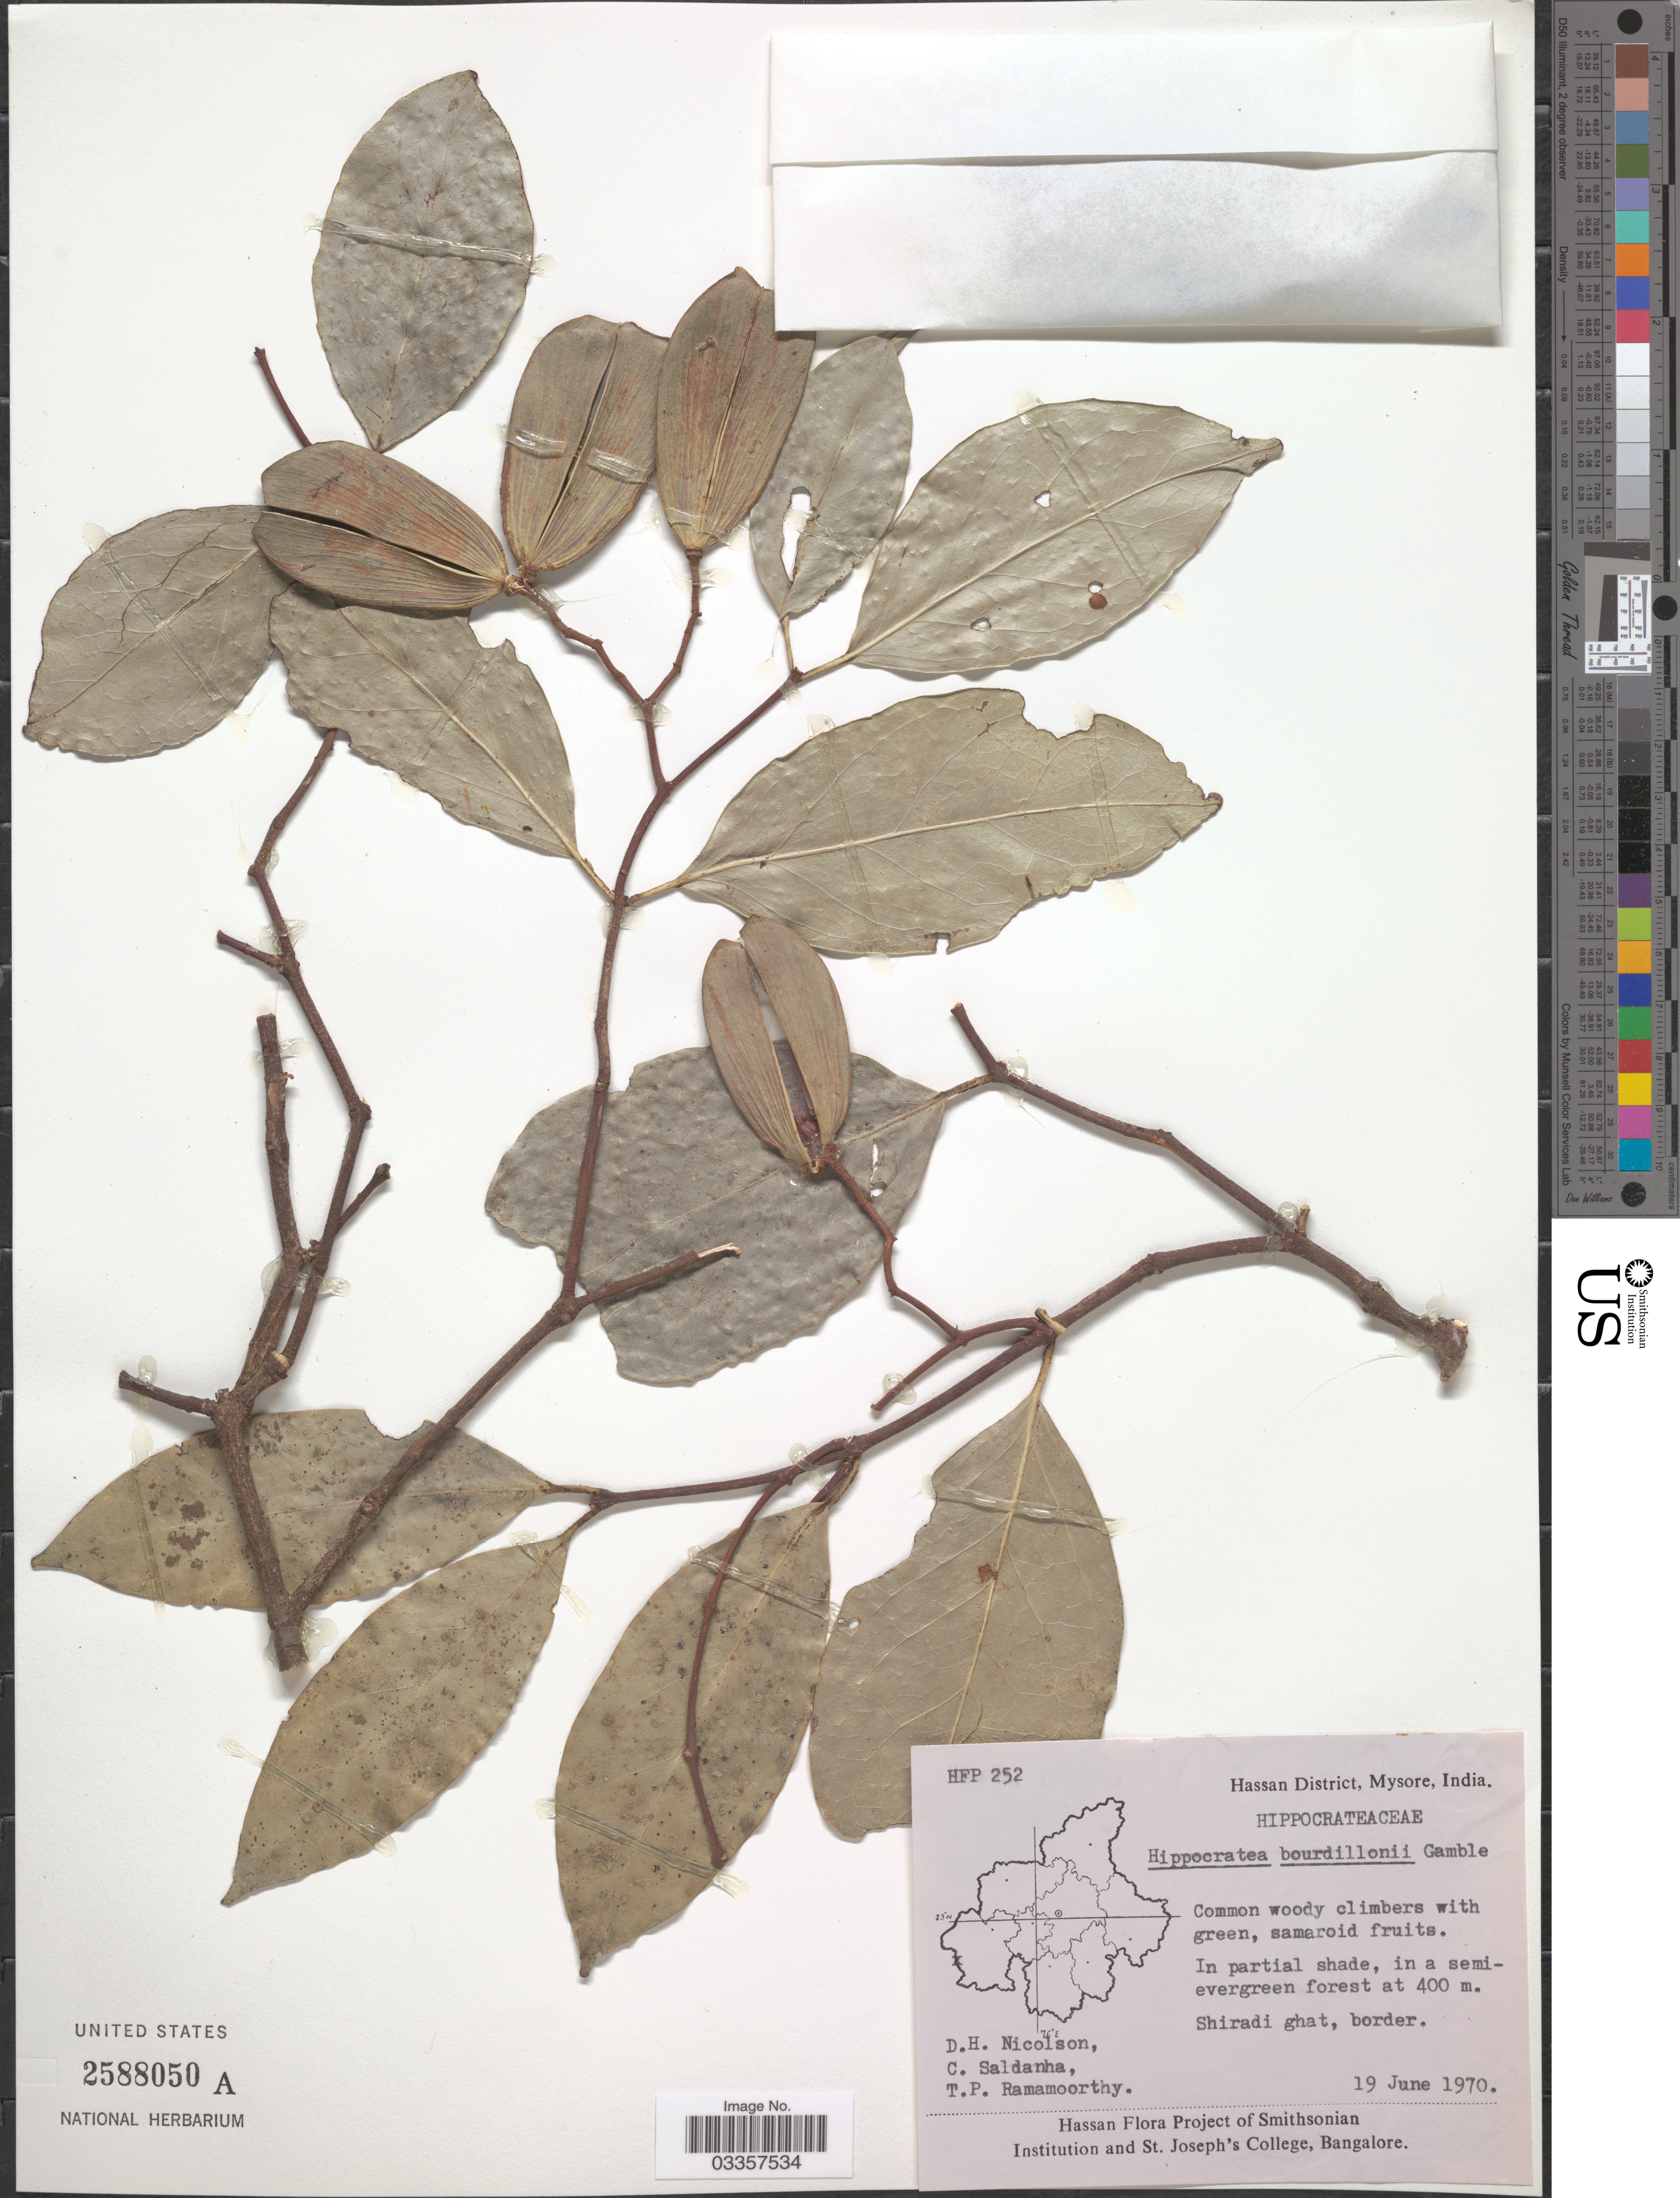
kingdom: Plantae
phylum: Tracheophyta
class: Magnoliopsida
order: Celastrales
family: Celastraceae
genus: Hippocratea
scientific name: Hippocratea bourdillenii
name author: Gamble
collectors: D. H. Nicolson, C. Saldanha & T. P. Ramamoorthy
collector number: HFP 252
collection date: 1970-06-19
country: India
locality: Hassan District, Mysore. Shiradi ghat, border.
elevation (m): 400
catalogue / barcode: US 2588050A